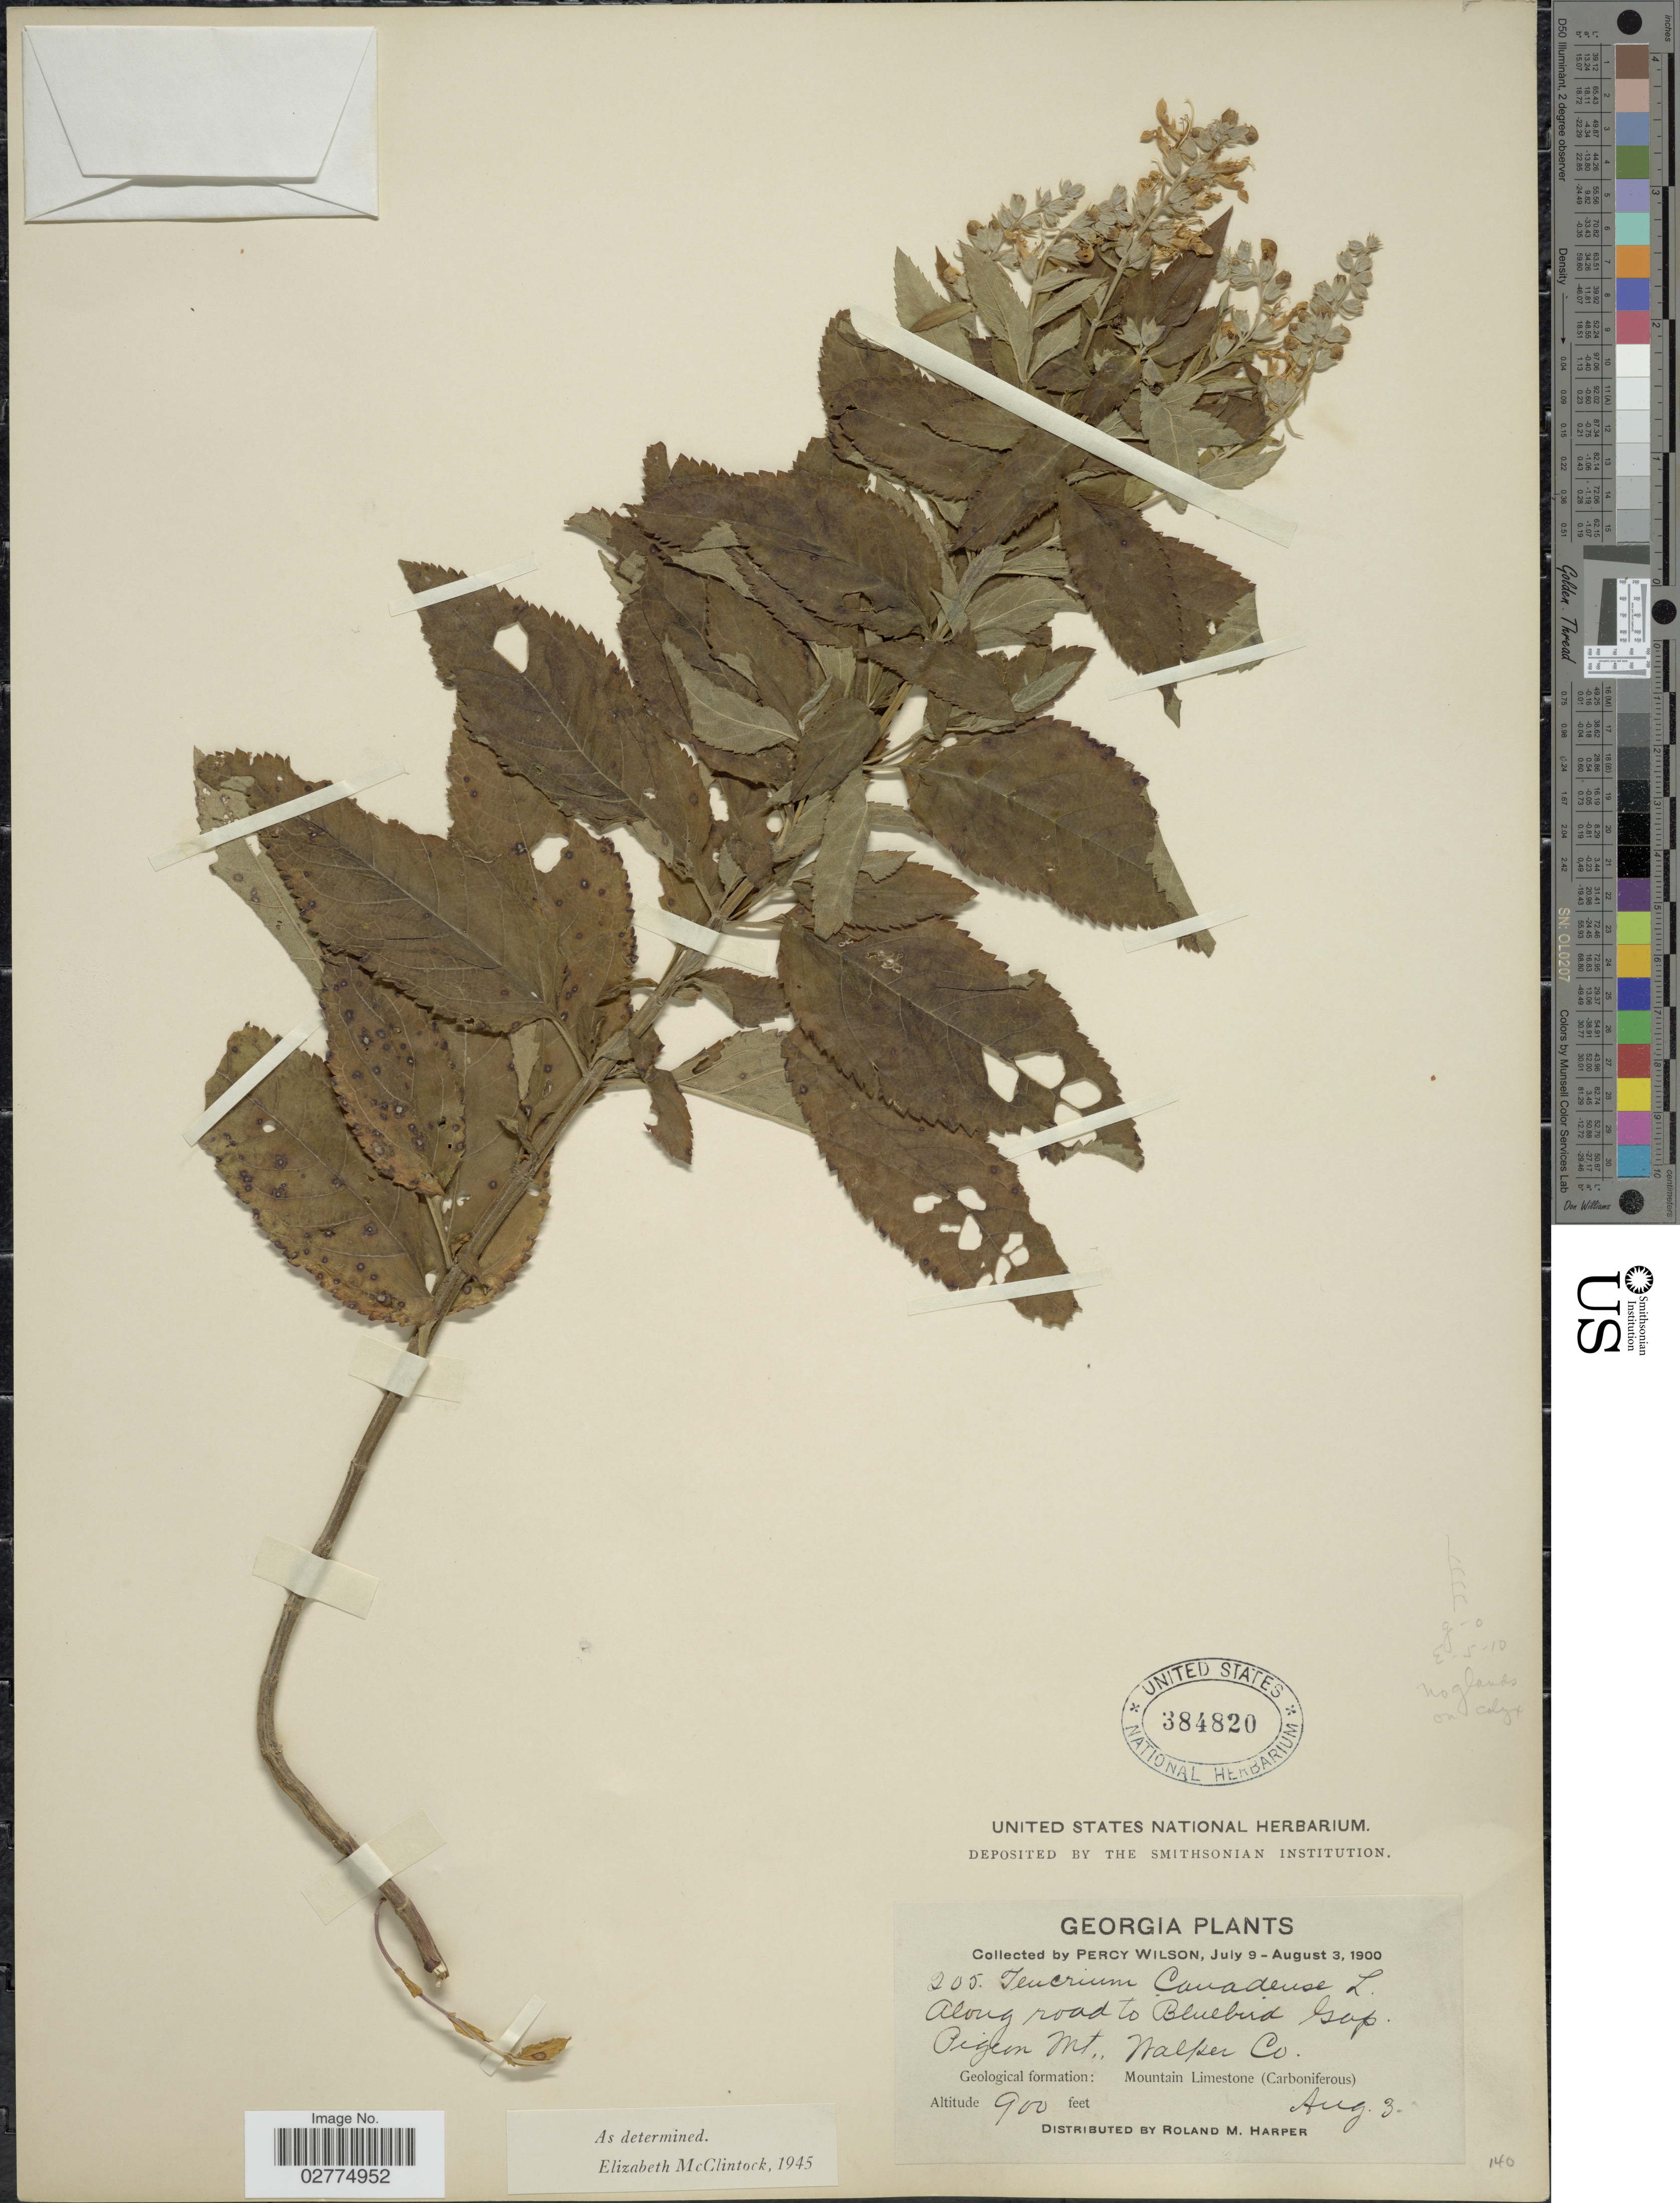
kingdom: Plantae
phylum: Tracheophyta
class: Magnoliopsida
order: Lamiales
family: Lamiaceae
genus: Teucrium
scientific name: Teucrium canadense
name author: L.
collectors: P. Wilson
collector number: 205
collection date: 1900-08-03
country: United States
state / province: Georgia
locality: Along road to Bluebird Gap. Pigeon Mt., Malker Co. Geological formation: Mountain Limestone (Carboniferous).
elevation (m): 274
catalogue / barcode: US 384820